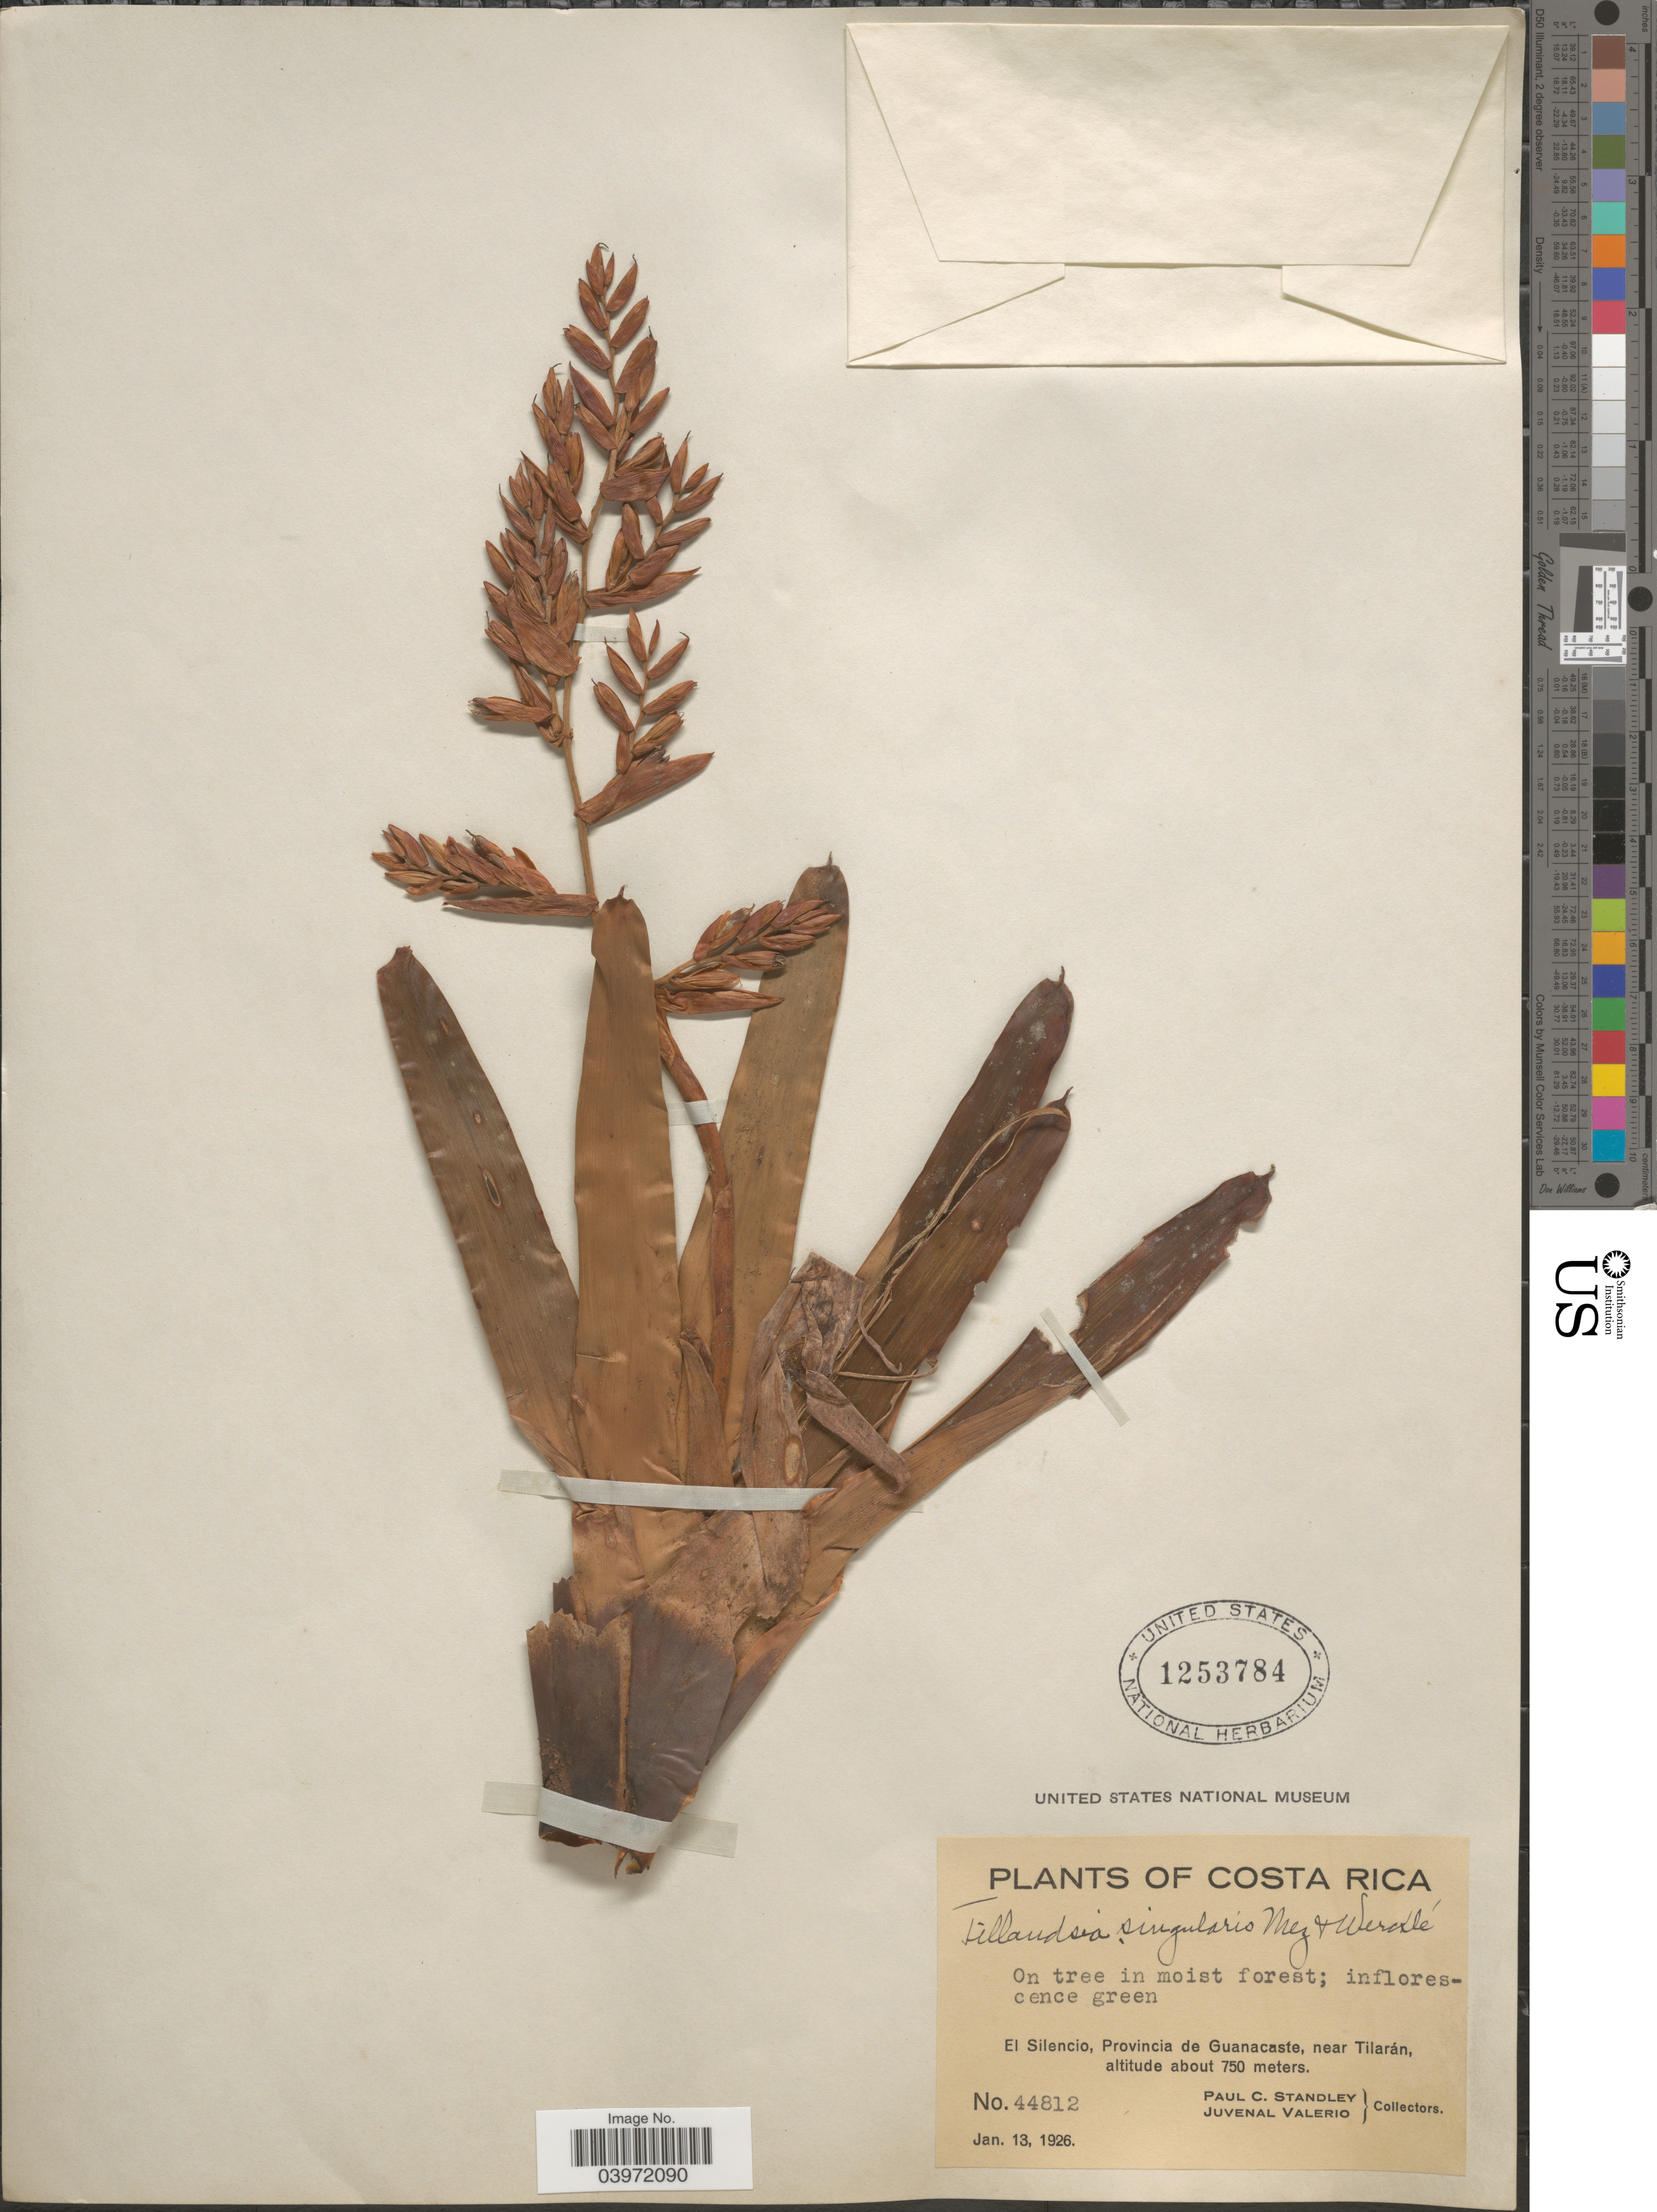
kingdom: Plantae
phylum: Tracheophyta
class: Liliopsida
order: Poales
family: Bromeliaceae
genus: Tillandsia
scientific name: Tillandsia singularis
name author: Mez & Wercklé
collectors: P. C. Standley & J. Valerio R.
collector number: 44812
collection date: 1926-01-13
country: Costa Rica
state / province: Guanacaste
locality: El Silencio, near Tilarán.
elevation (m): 750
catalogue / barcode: US 1253784